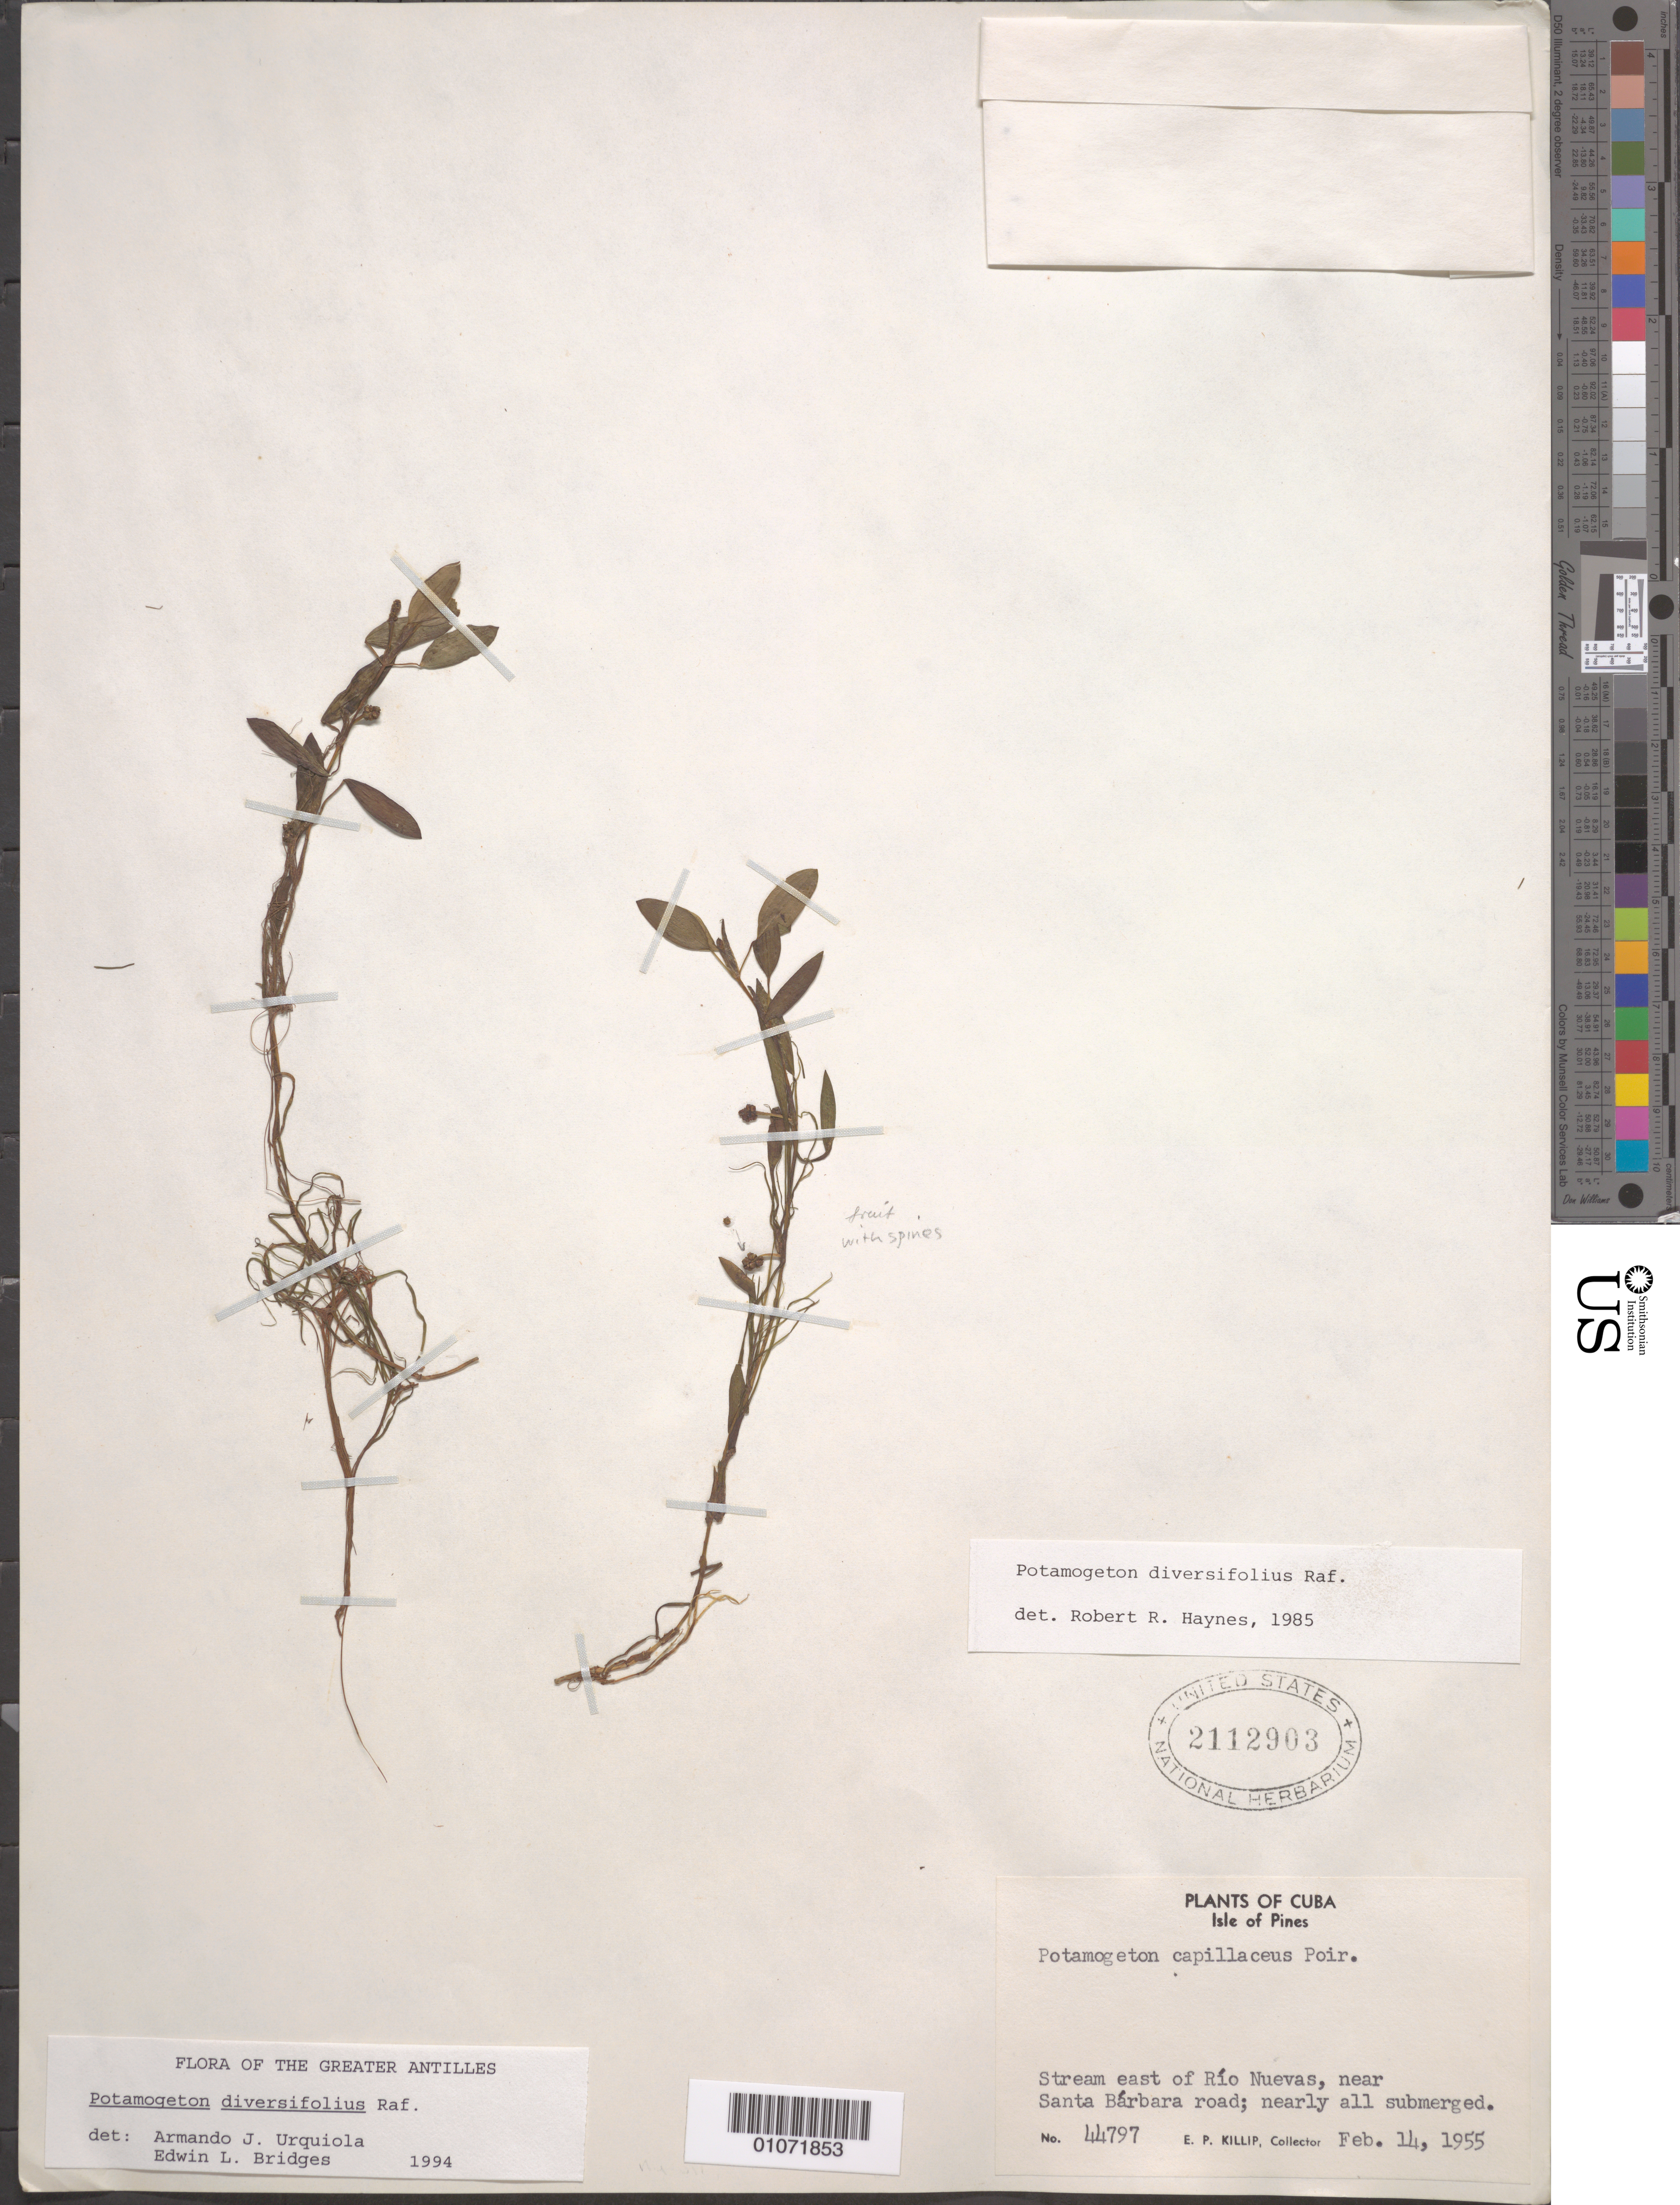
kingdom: Plantae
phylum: Tracheophyta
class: Liliopsida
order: Alismatales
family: Potamogetonaceae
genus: Potamogeton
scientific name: Potamogeton diversifolius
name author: Raf.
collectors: E. P. Killip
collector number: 44797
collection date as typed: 14 Feb 1955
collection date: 1955-02-14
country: Cuba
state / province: Isla de La Juventud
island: Isla de la Juventud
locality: Stream east of Rio Nuevas, near Santa Barbara road; nearly all submerged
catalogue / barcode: US 2112903